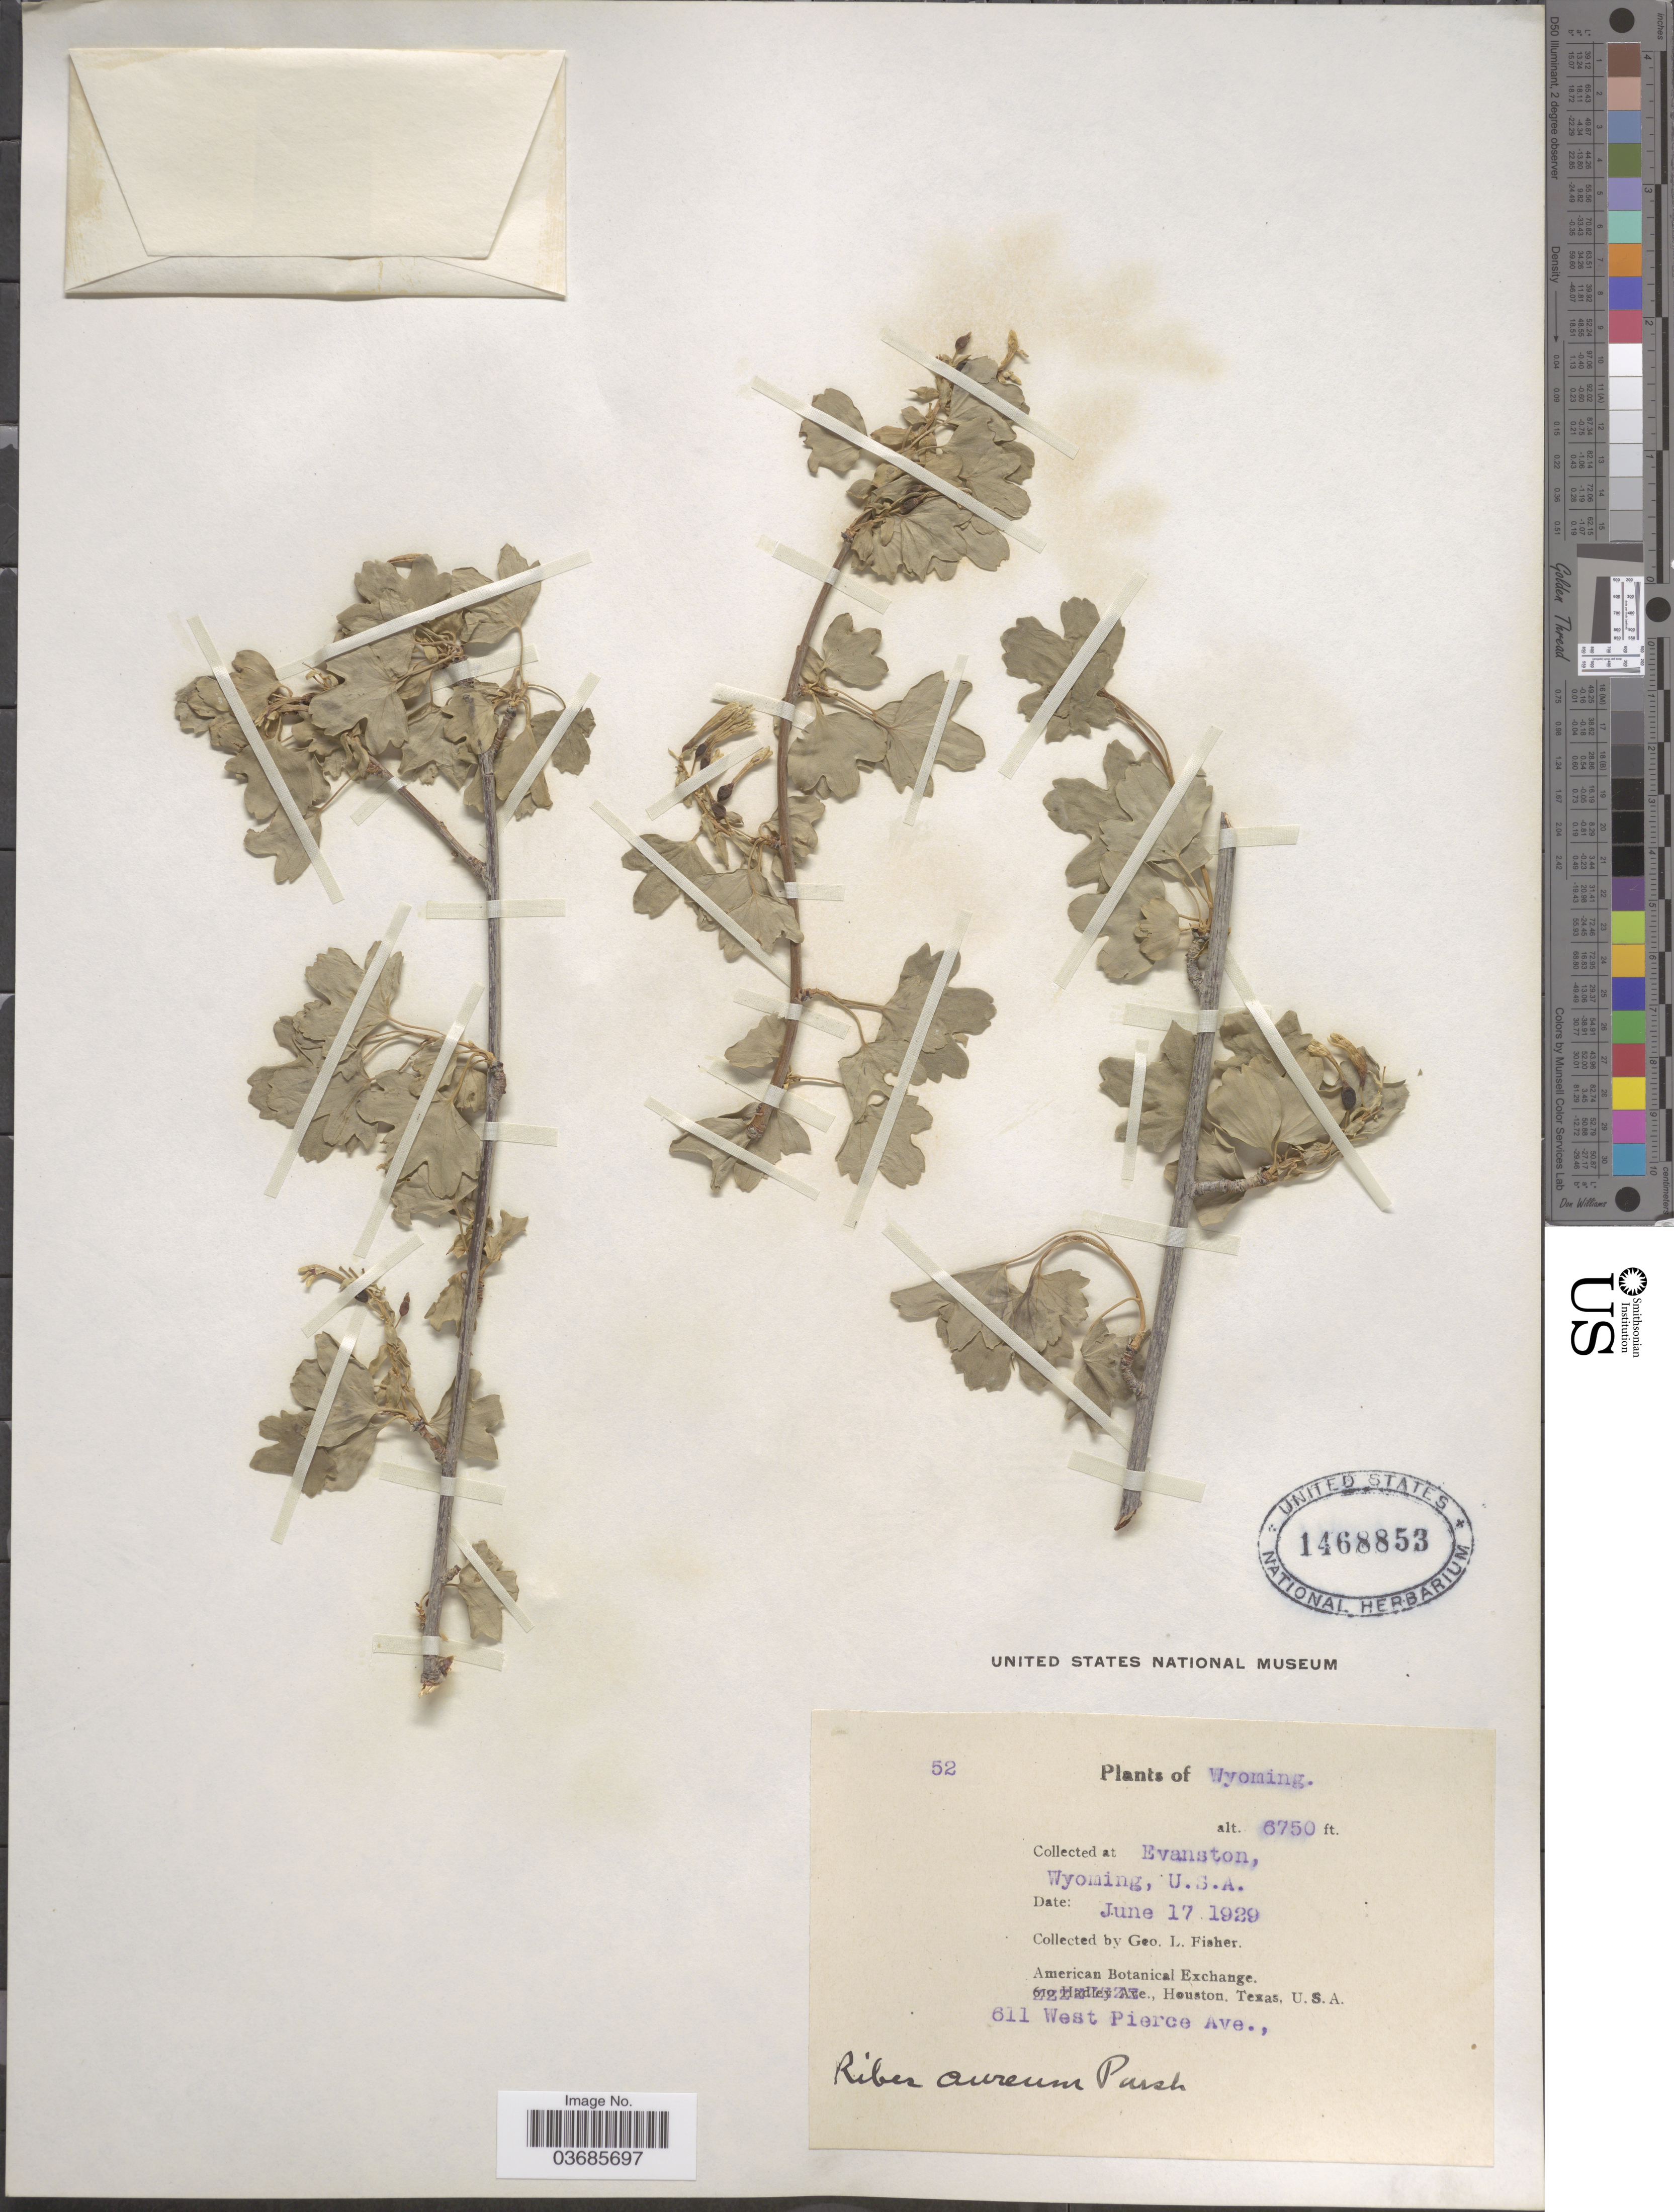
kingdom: Plantae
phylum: Tracheophyta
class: Magnoliopsida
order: Saxifragales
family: Grossulariaceae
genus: Ribes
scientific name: Ribes aureum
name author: Pursh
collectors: G. L. Fisher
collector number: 52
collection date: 1929-06-17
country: United States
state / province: Wyoming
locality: Evanston.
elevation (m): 2057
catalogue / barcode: US 1468853